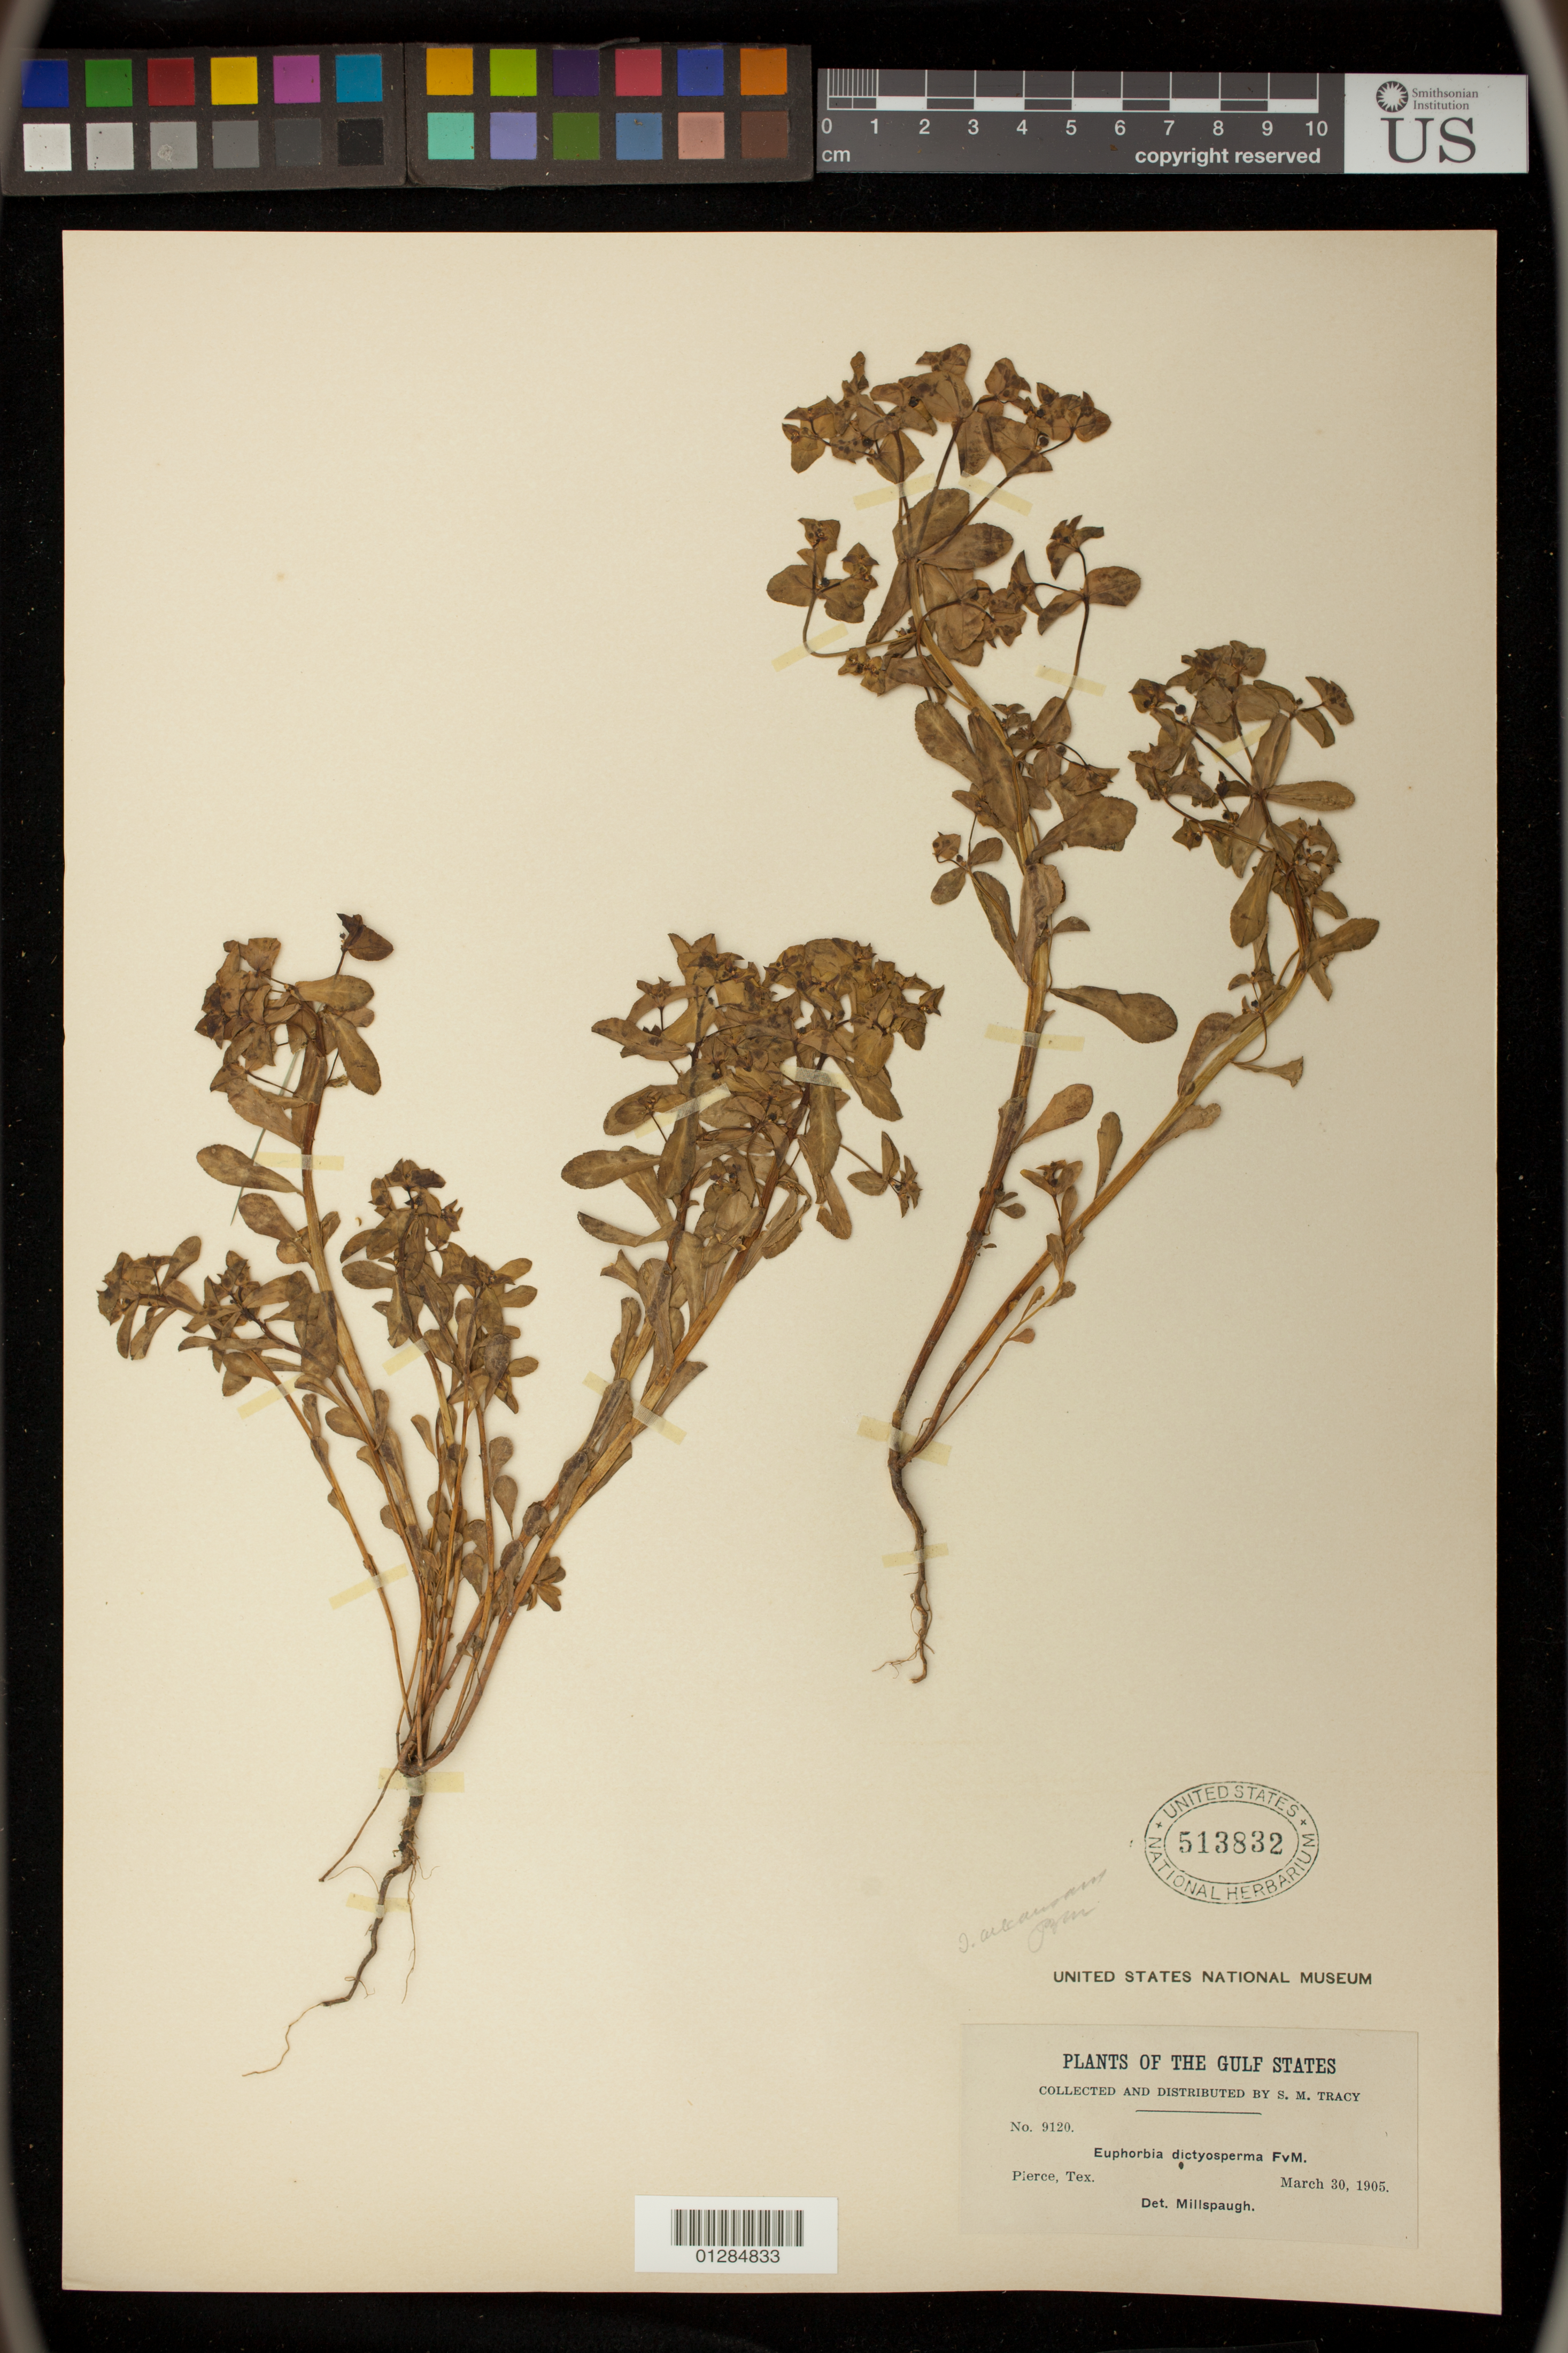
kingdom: Plantae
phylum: Tracheophyta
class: Magnoliopsida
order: Malpighiales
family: Euphorbiaceae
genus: Euphorbia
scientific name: Euphorbia spathulata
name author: Lam.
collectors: S. M. Tracy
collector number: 9120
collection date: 1905-03-30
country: United States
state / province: Texas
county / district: Wharton County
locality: Pierce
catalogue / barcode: US 513832